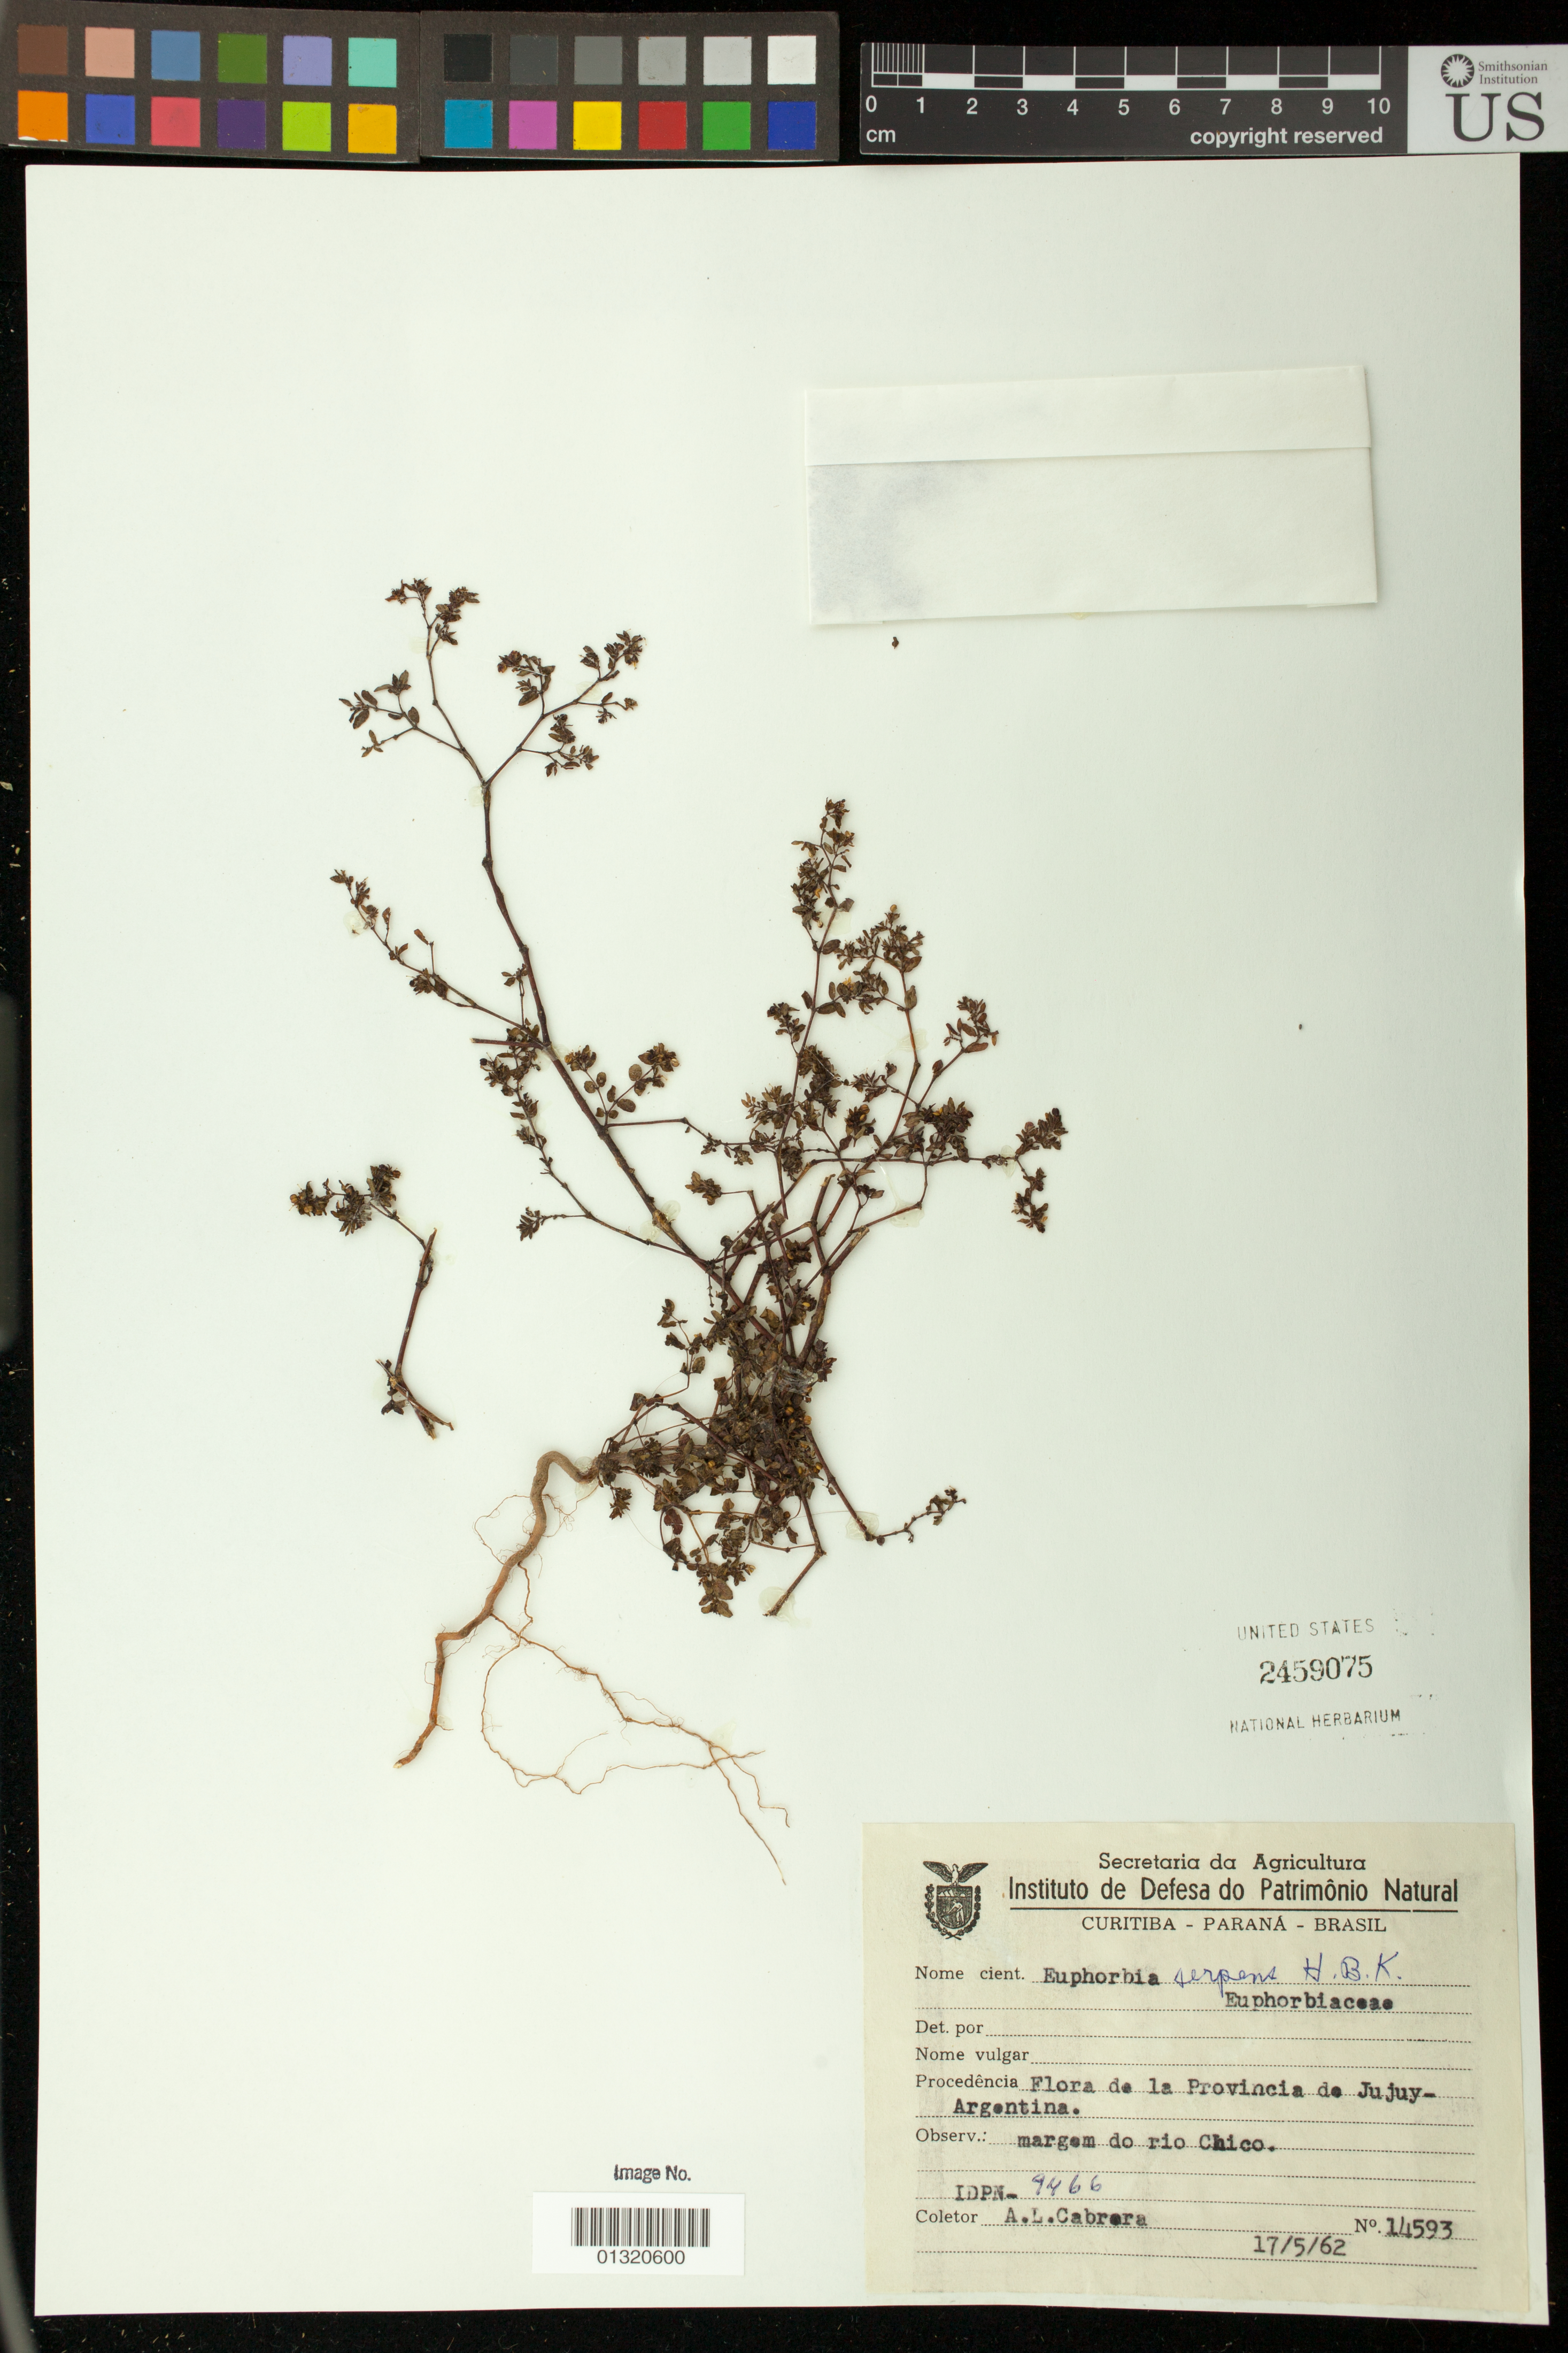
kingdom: Plantae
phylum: Tracheophyta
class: Magnoliopsida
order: Malpighiales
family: Euphorbiaceae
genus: Euphorbia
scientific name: Euphorbia serpens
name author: Kunth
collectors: A. L. Cabrera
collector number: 14593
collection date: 1962-05-17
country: Argentina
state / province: Jujuy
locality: margem do rio Chico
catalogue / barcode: US 2459075